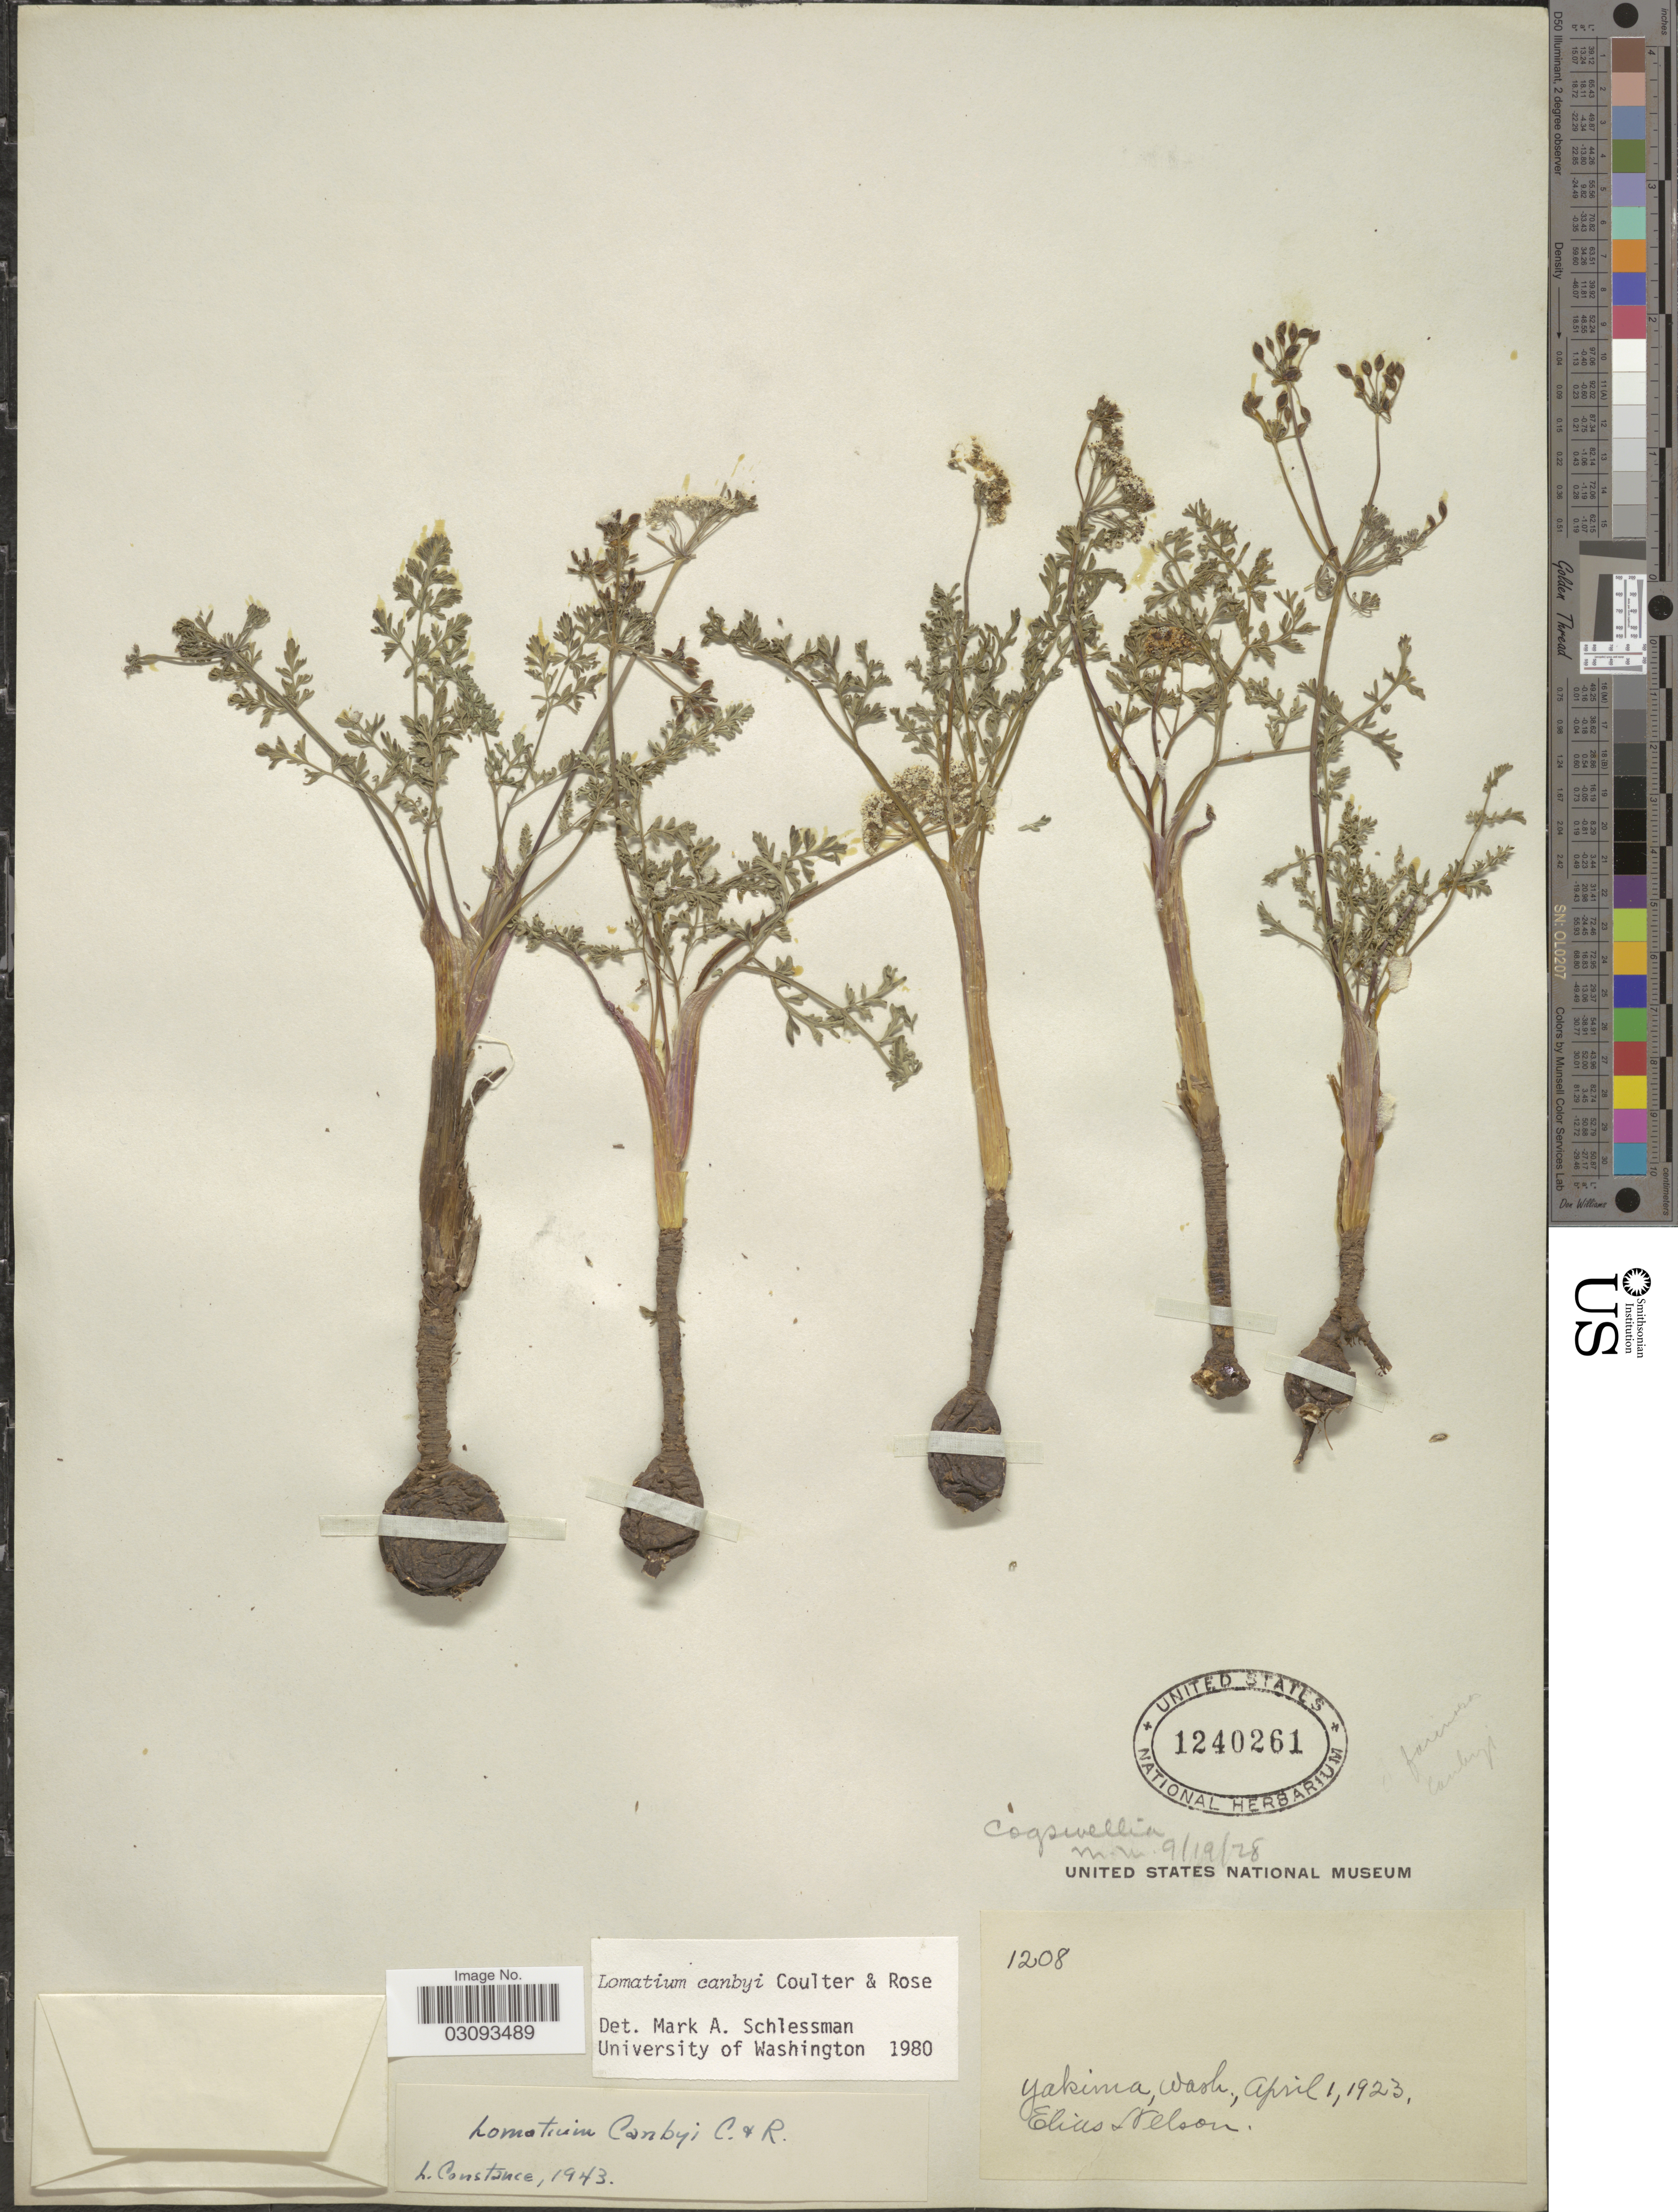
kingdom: Plantae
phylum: Tracheophyta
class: Magnoliopsida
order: Apiales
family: Apiaceae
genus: Lomatium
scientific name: Lomatium canbyi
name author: (J.M. Coult. & Rose) J.M. Coult. & Rose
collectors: E. Nelson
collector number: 1208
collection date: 1923-04-01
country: United States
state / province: Washington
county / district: Yakima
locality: Yakima.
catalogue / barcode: US 1240261